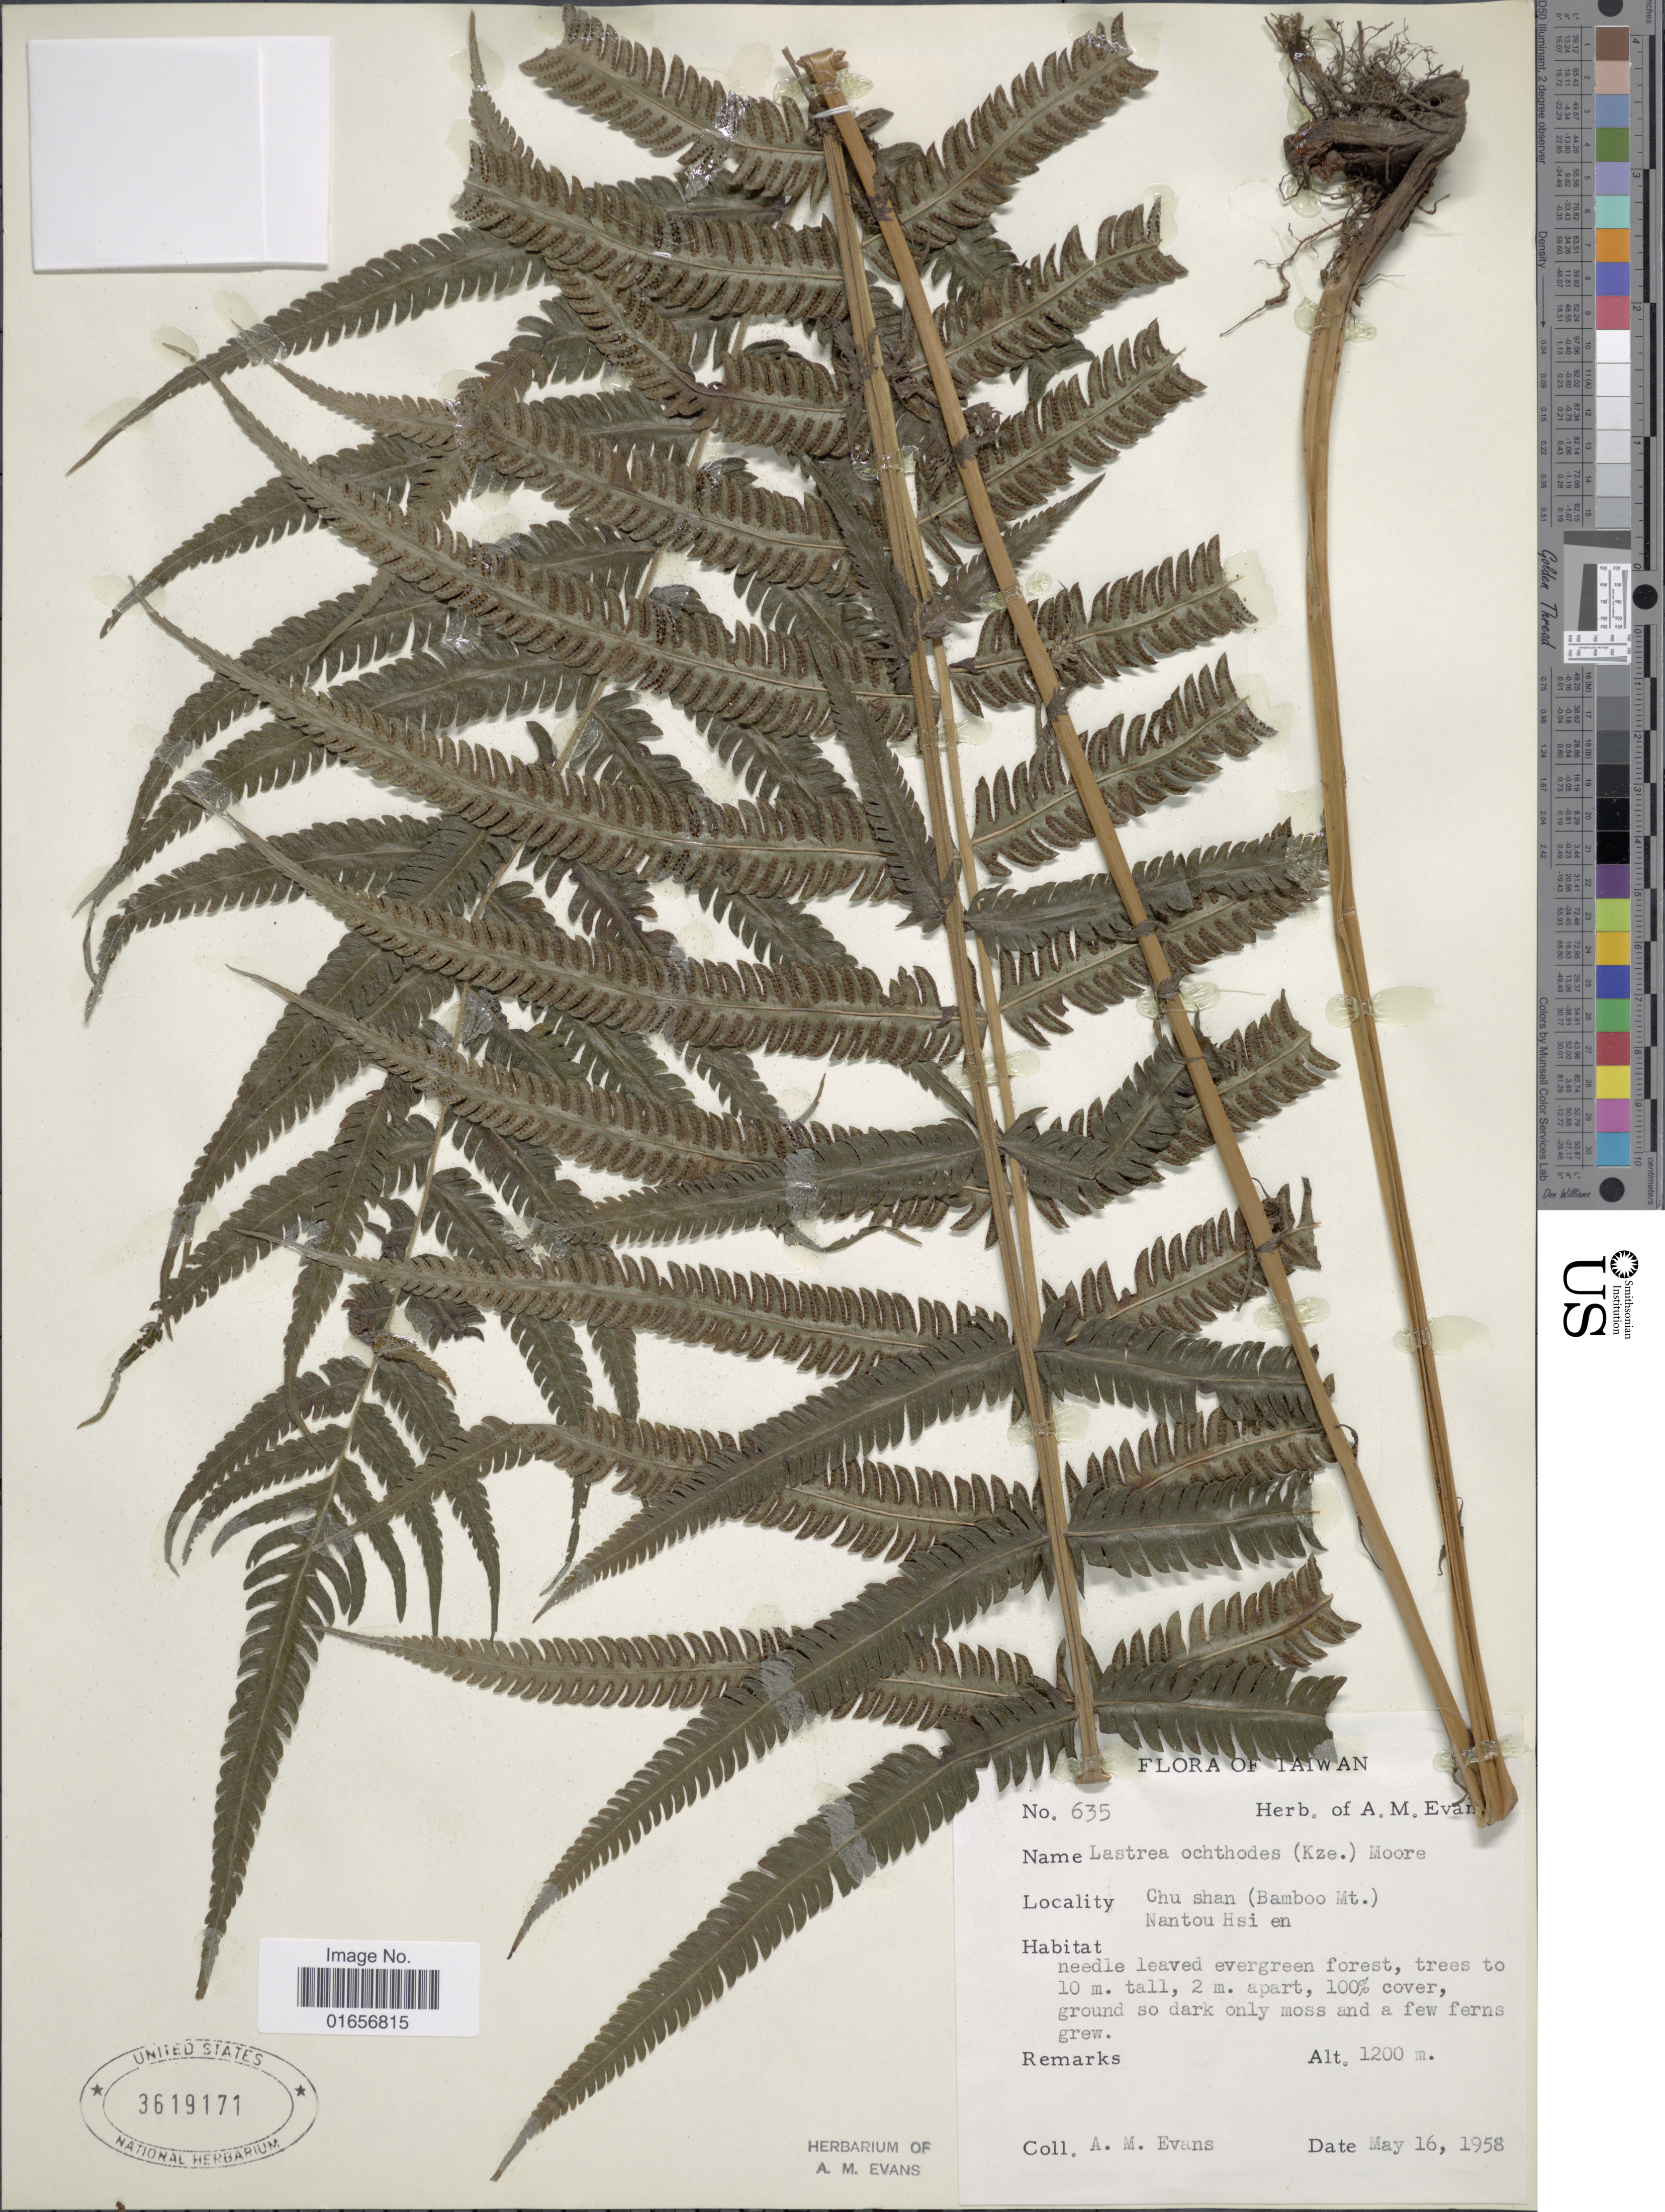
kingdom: Plantae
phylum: Tracheophyta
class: Polypodiopsida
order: Polypodiales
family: Thelypteridaceae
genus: Pseudocyclosorus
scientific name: Pseudocyclosorus ochthodes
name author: (Kunze) Holttum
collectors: A. M. Evans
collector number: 635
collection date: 1958-05-16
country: Taiwan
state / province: Nantou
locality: Chu Shan (Bamboo Mt.) Nantou Hsi en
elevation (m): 1200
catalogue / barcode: US 3619171